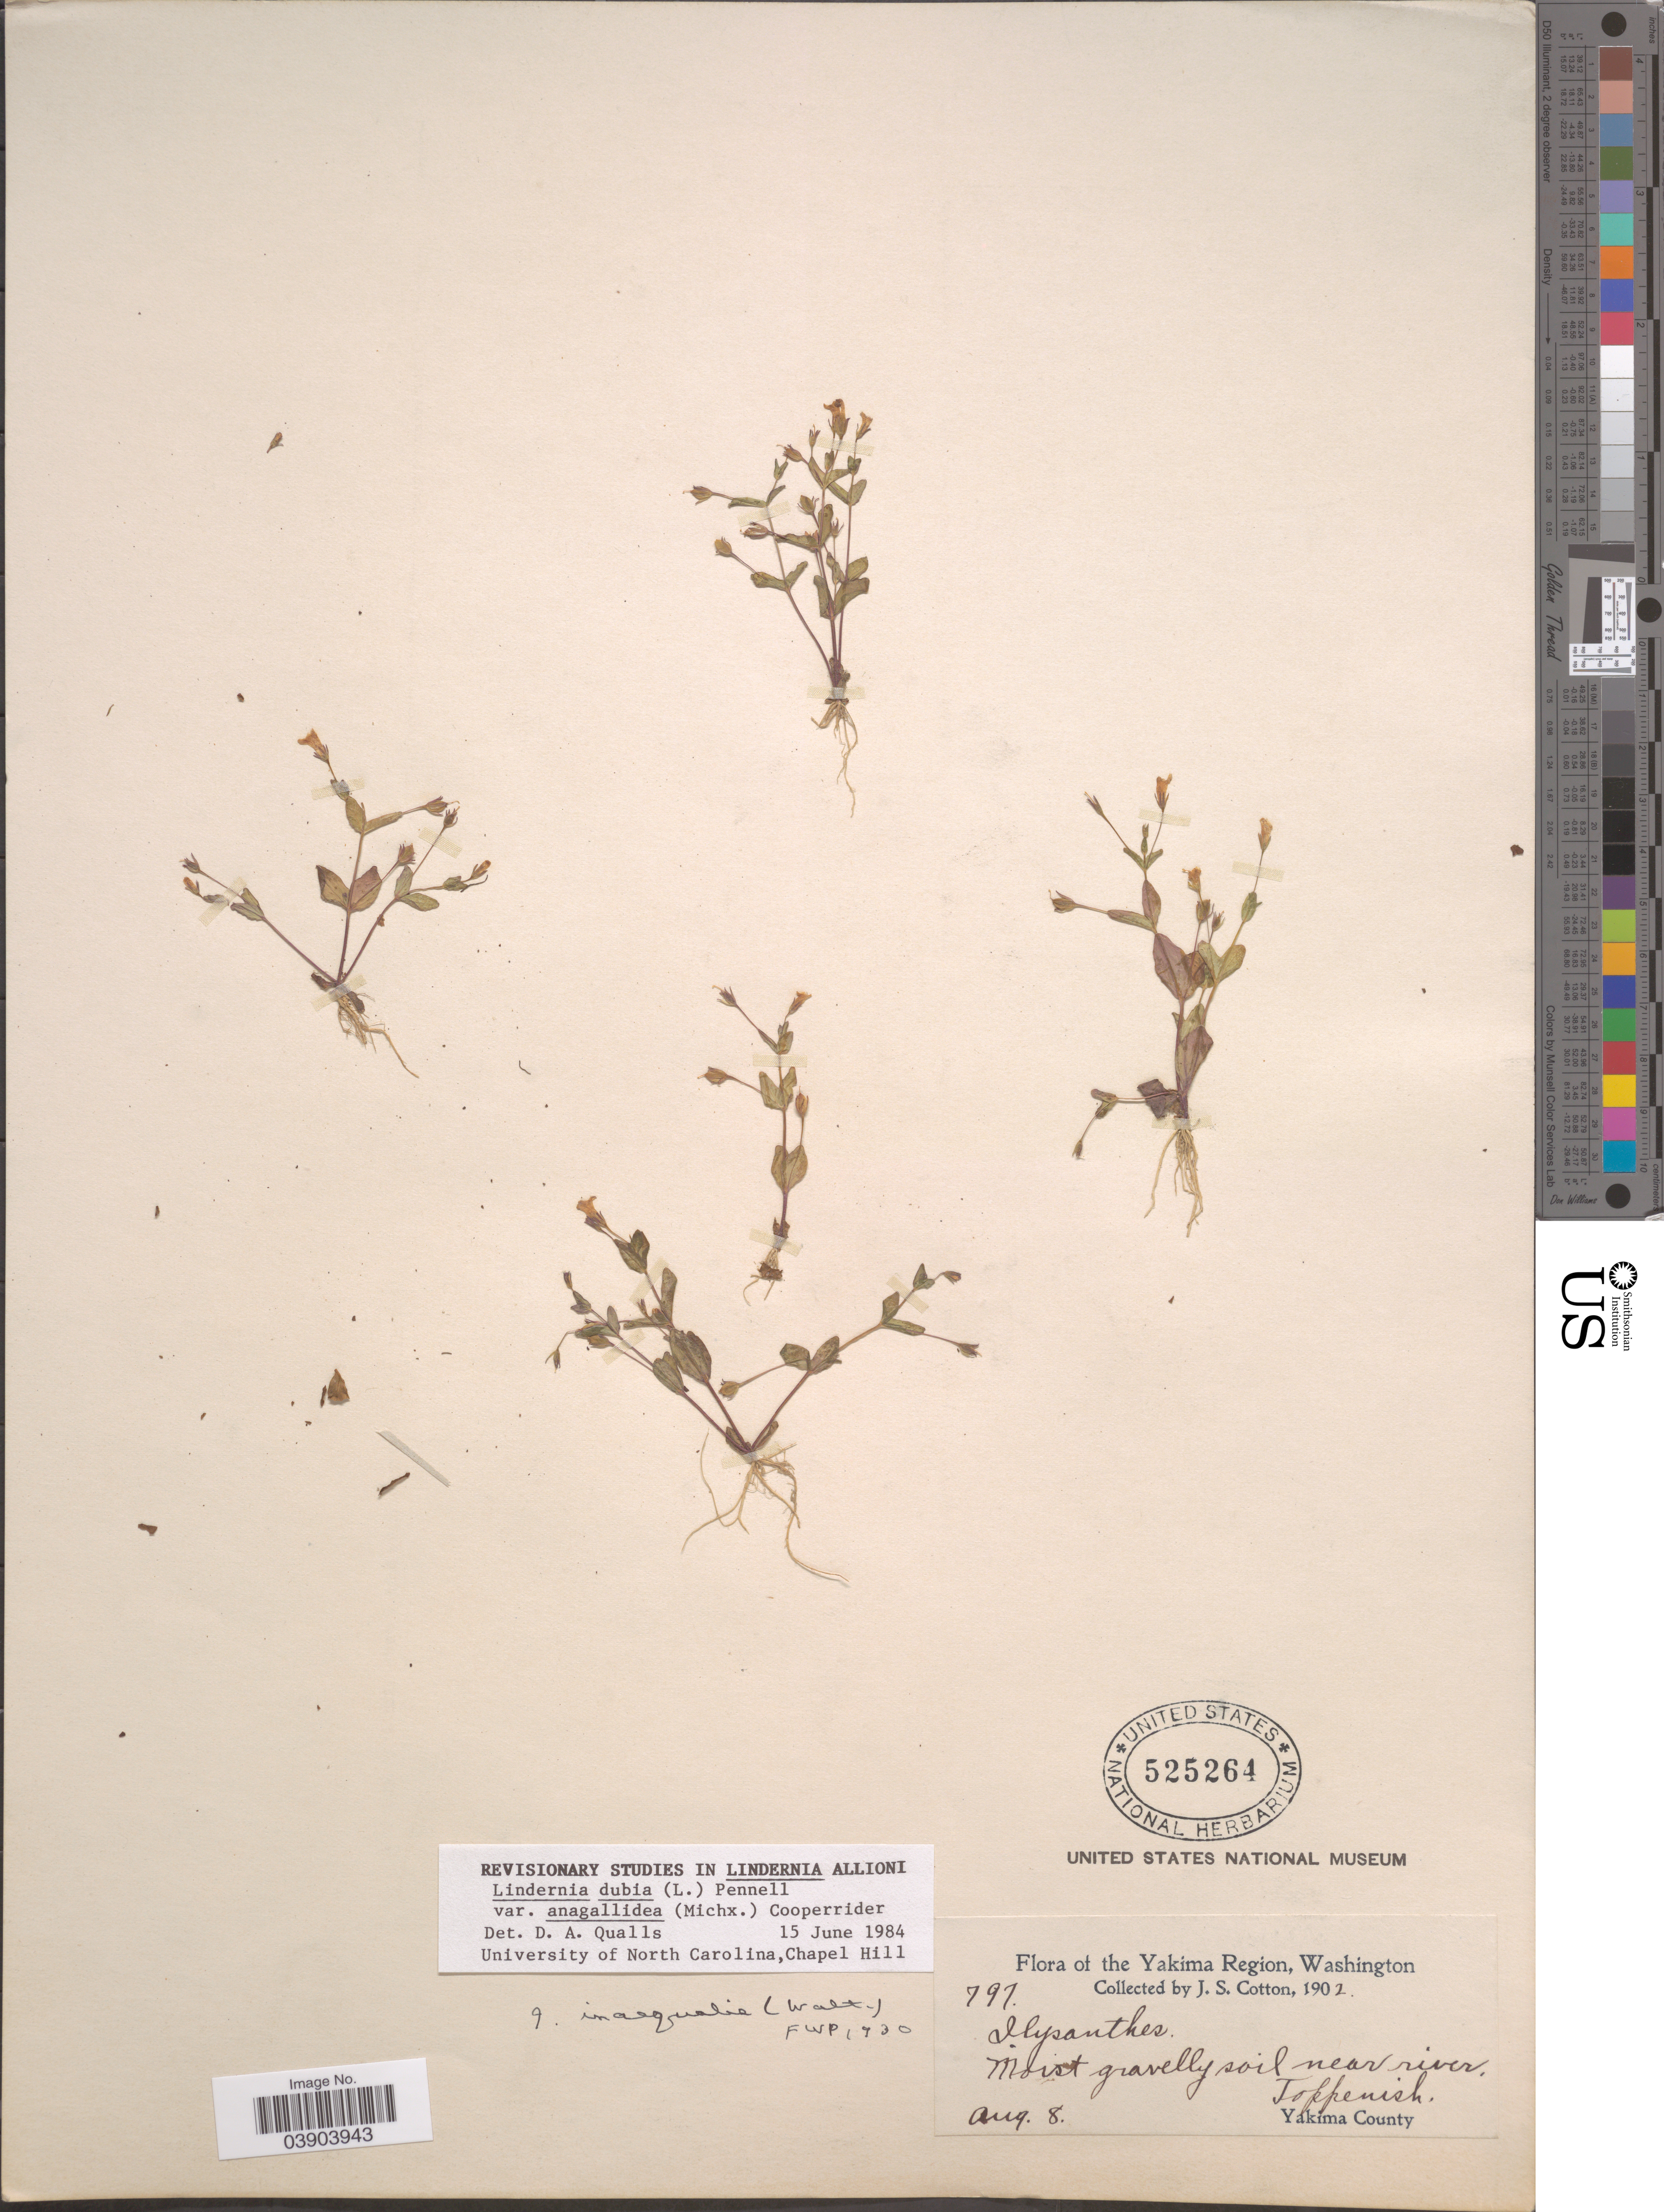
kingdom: Plantae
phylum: Tracheophyta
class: Magnoliopsida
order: Lamiales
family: Linderniaceae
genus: Lindernia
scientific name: Lindernia dubia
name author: (L.) Pennell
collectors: J. S. Cotton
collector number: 797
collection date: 1902-08-08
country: United States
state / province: Washington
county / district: Yakima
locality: The Yakima Region. Toppenish, Yakima County.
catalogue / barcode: US 525264